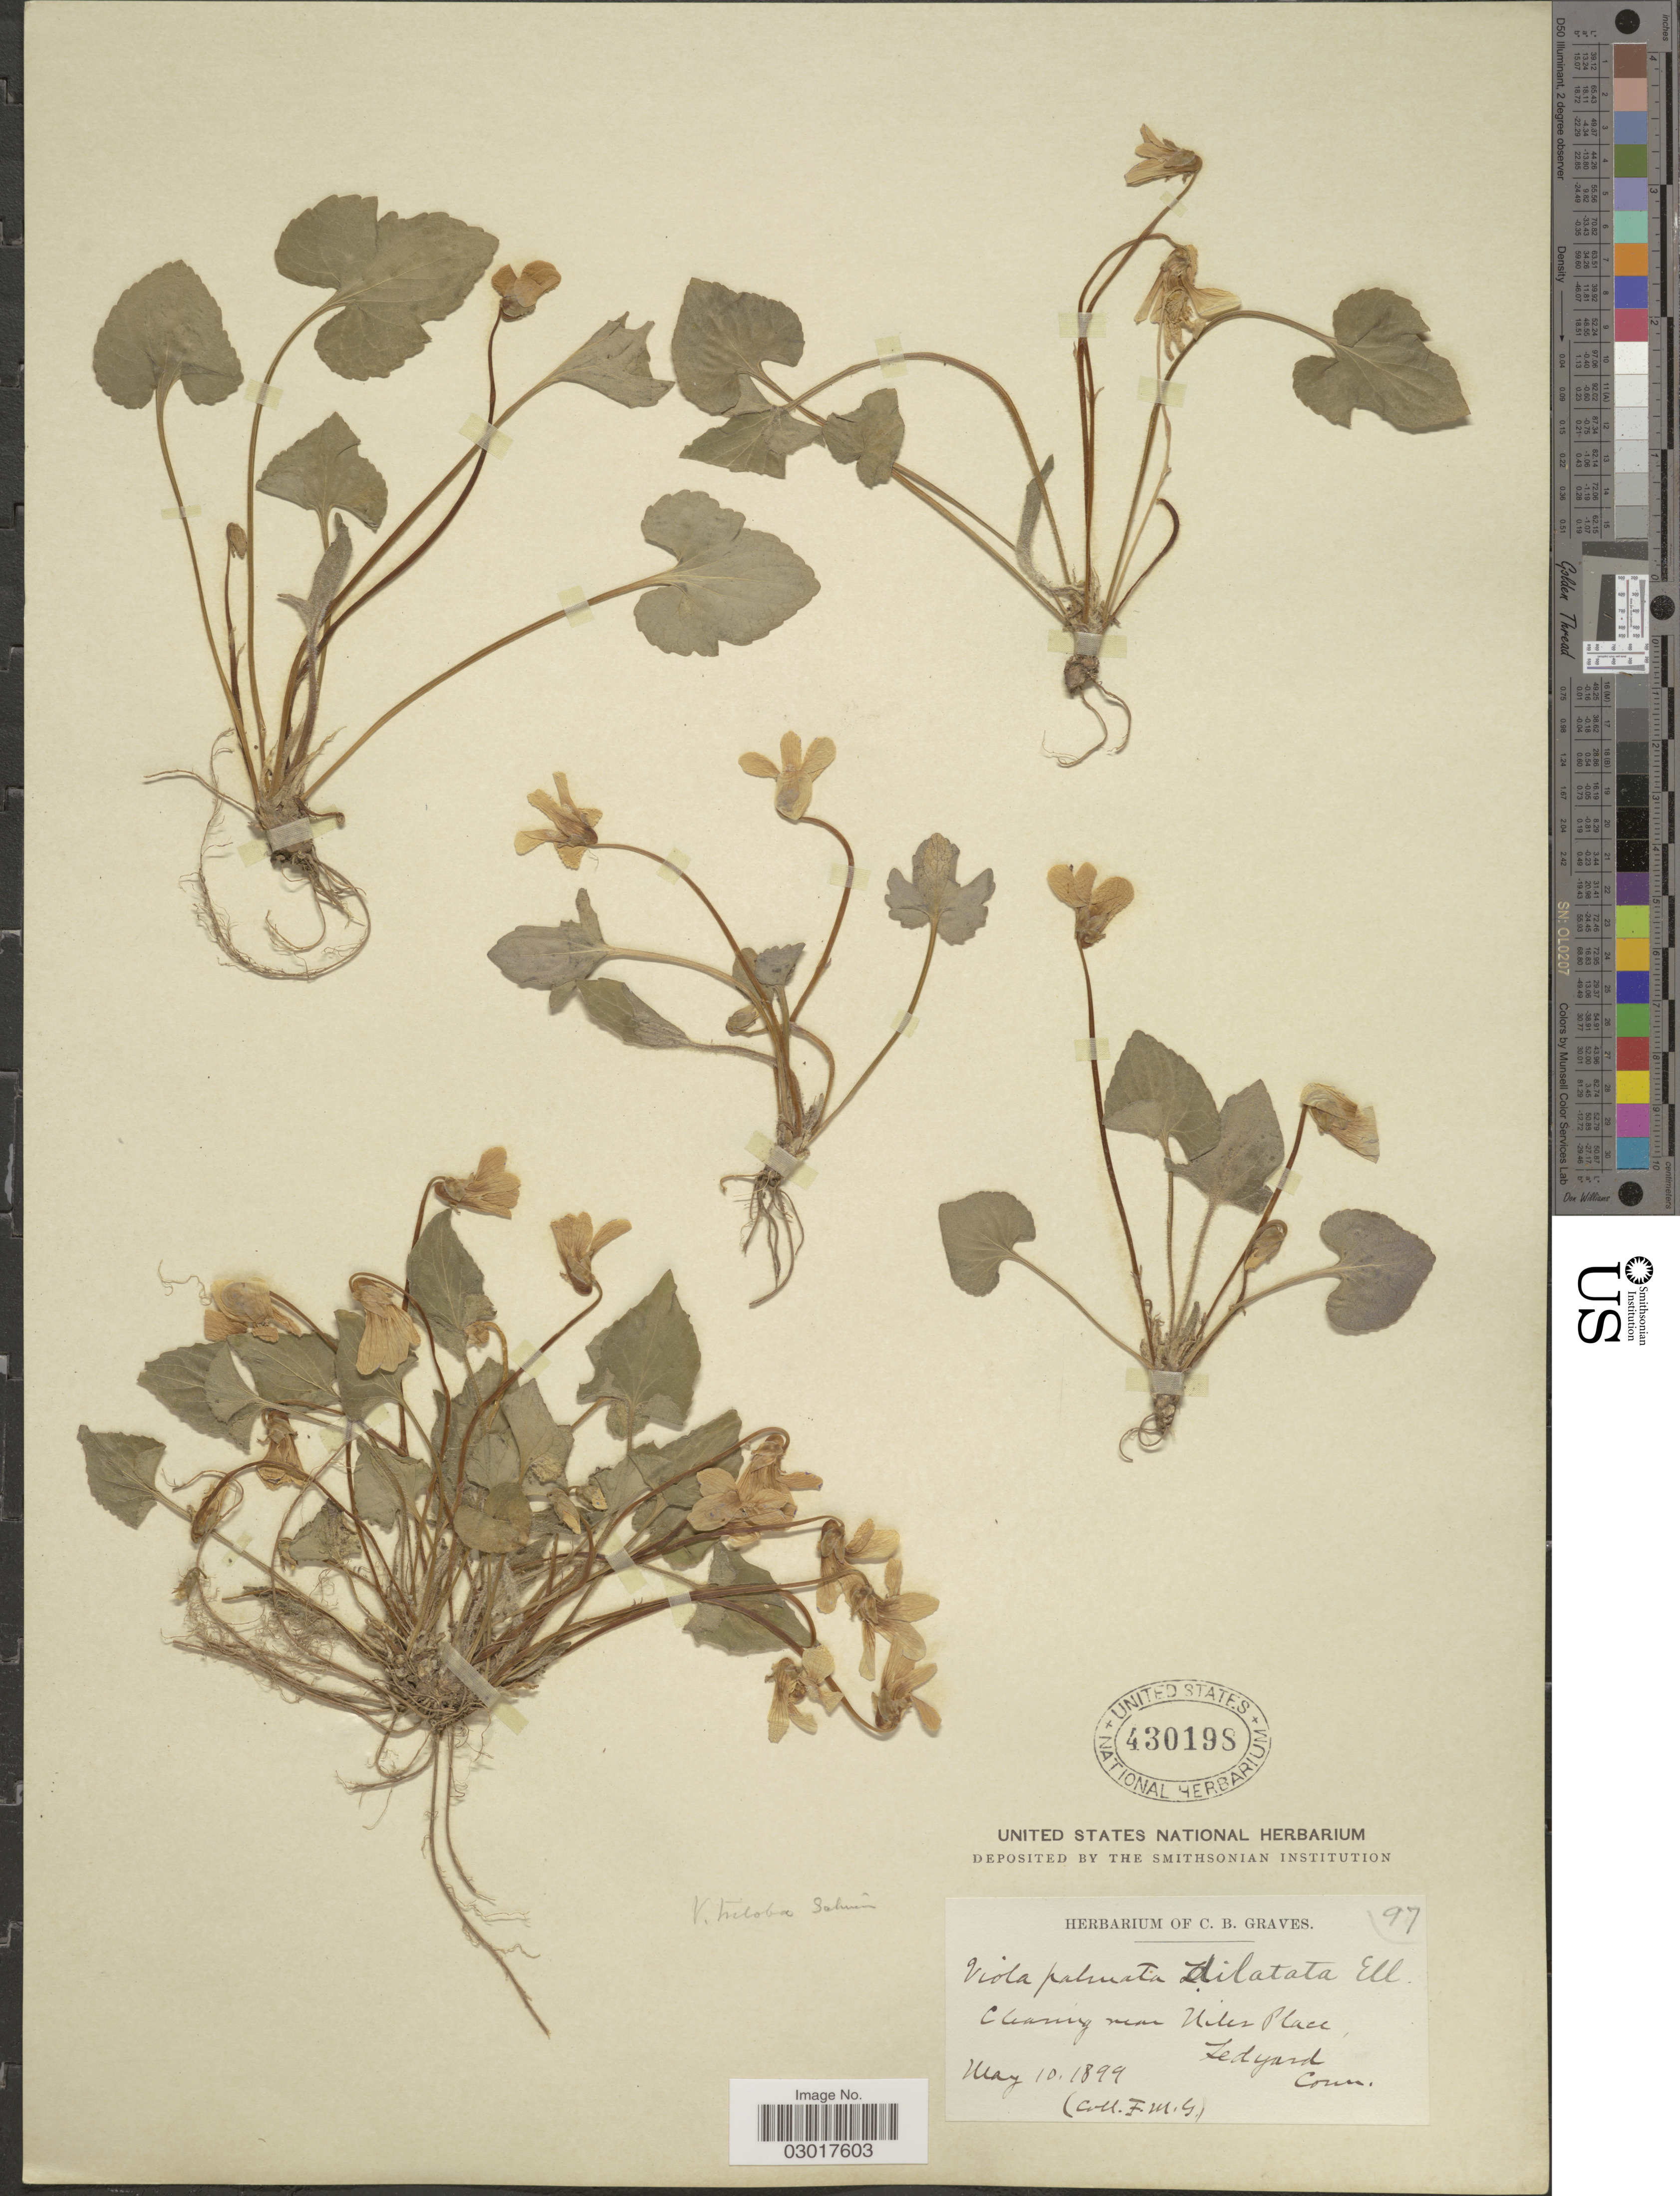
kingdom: Plantae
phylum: Tracheophyta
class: Magnoliopsida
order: Malpighiales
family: Violaceae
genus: Viola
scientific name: Viola triloba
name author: Schwein.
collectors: C. Graves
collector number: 97?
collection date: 1899-05-10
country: United States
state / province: Connecticut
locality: Clearing near Niles Place, Ledyard.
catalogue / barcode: US 430198